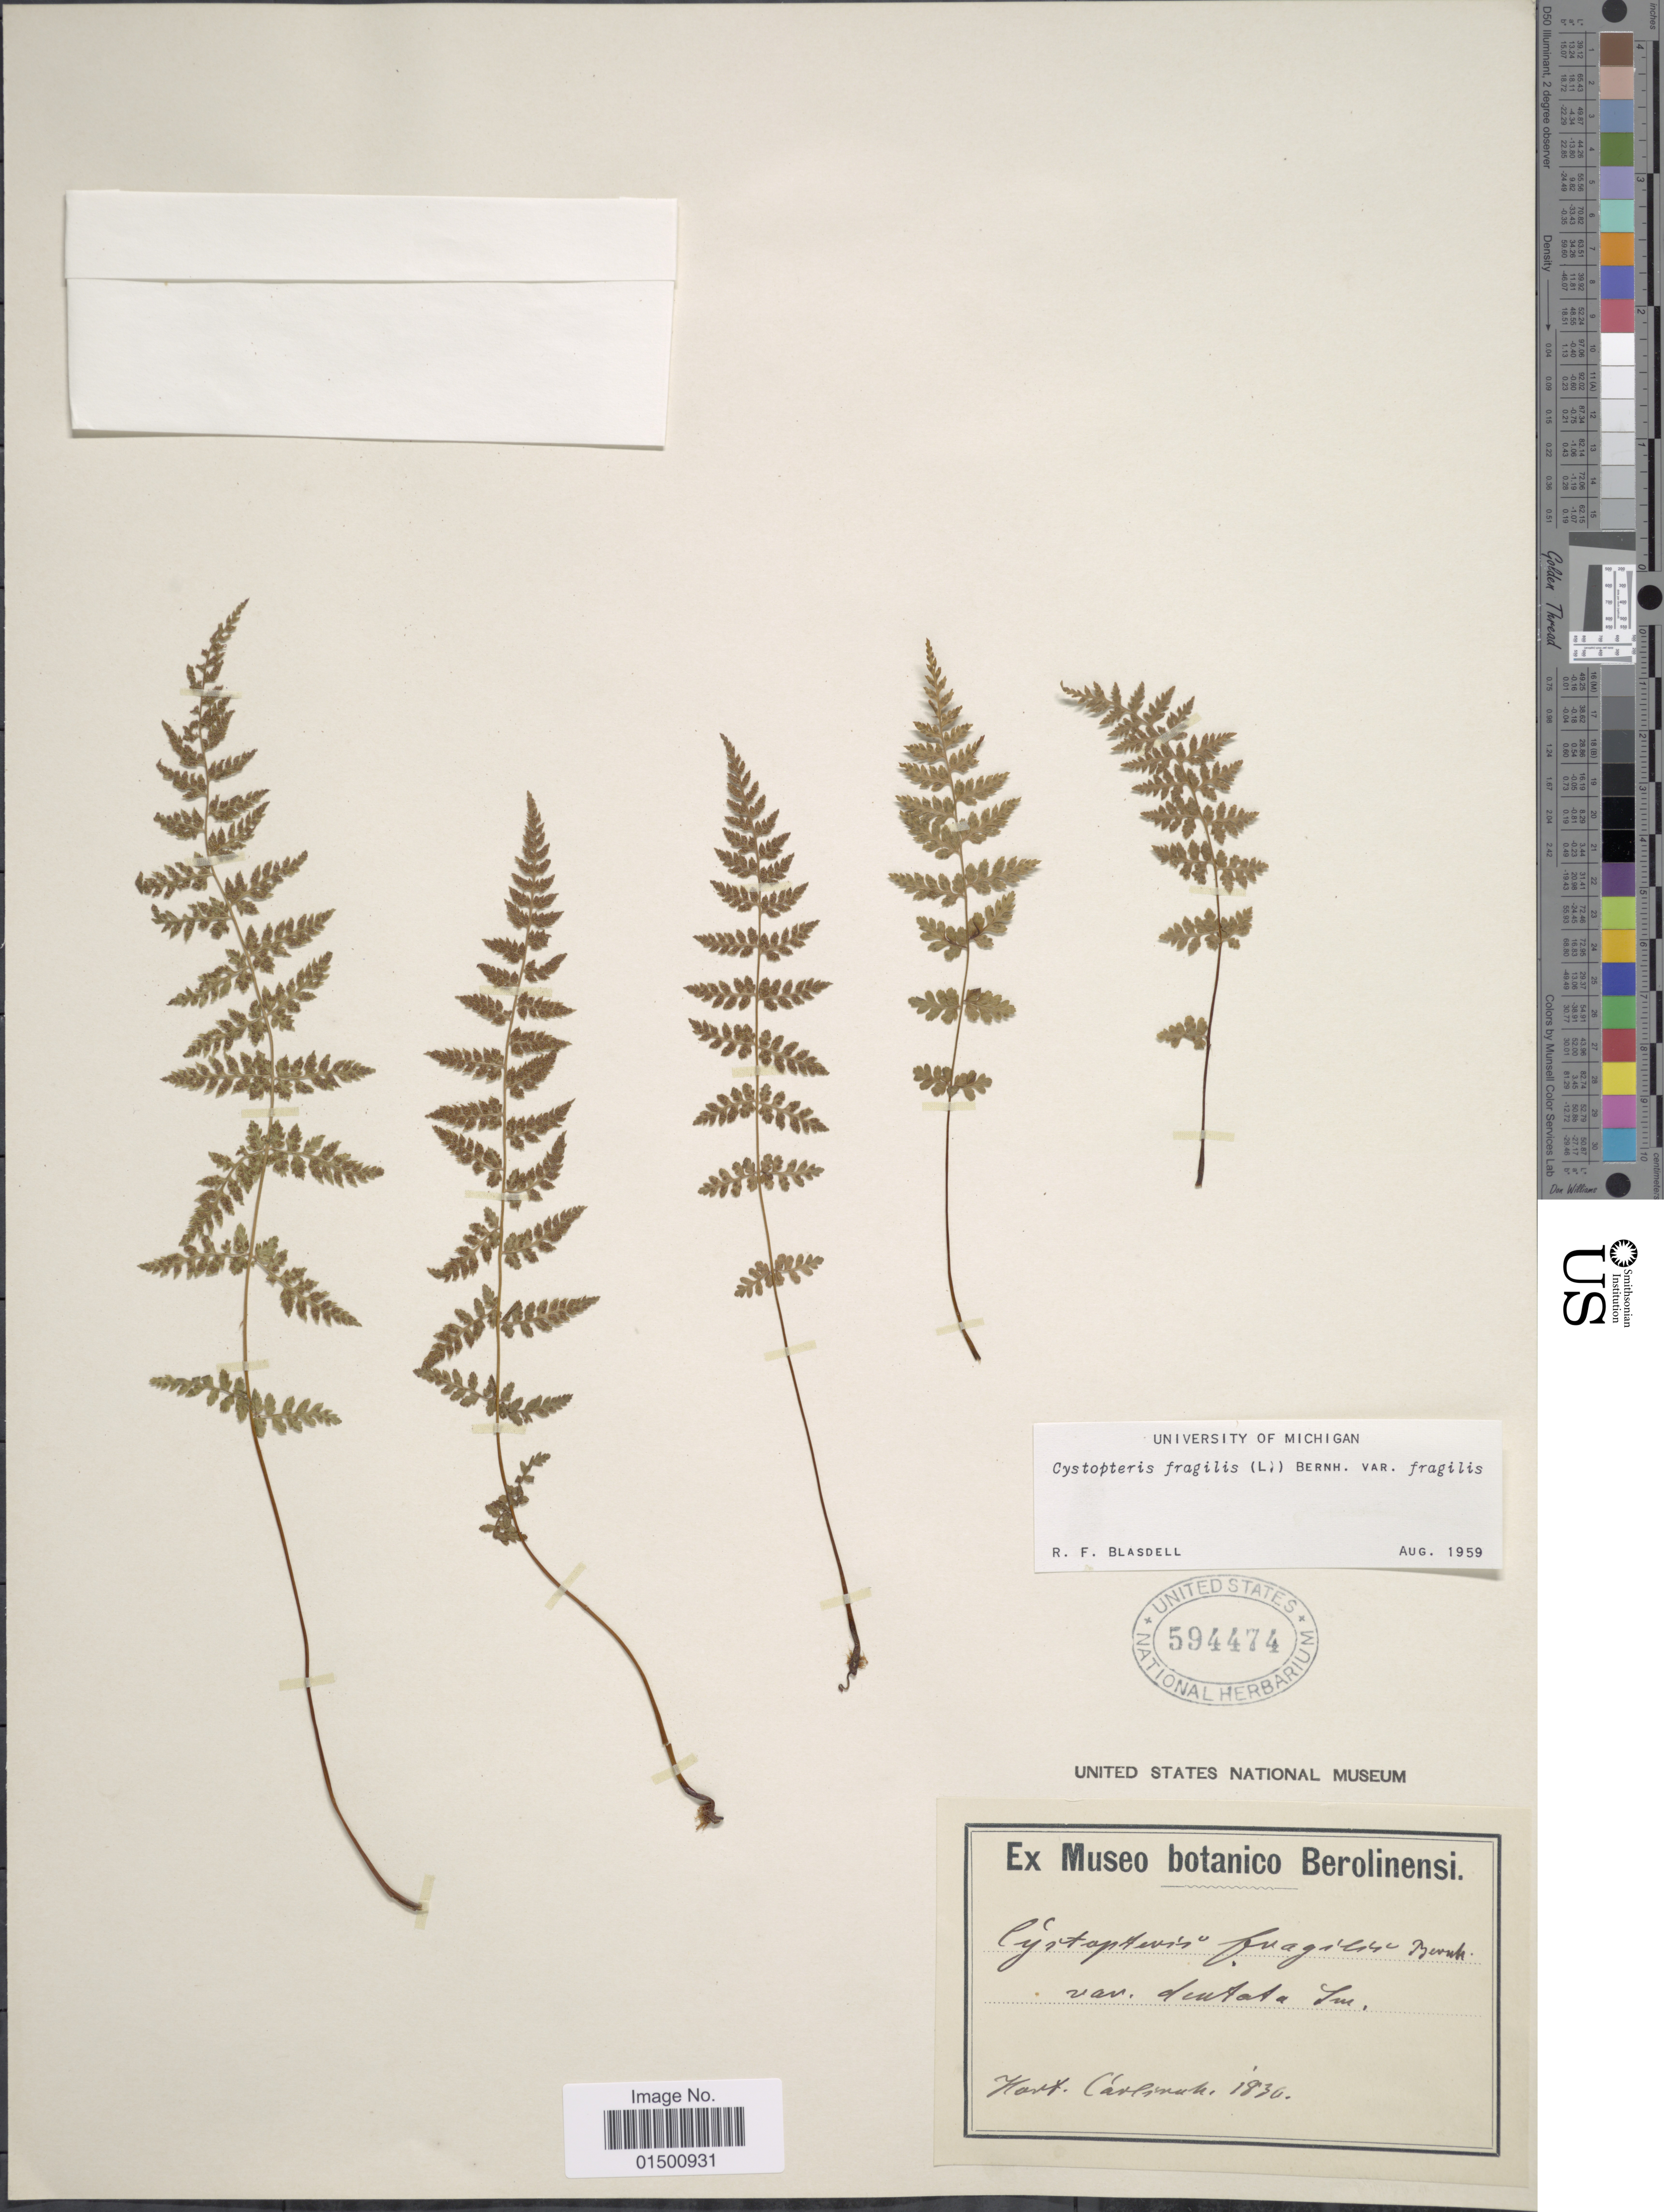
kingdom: Plantae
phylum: Tracheophyta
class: Polypodiopsida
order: Polypodiales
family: Cystopteridaceae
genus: Cystopteris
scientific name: Cystopteris fragilis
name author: (L.) Bernh.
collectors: ex Museo Botanico Berolinensi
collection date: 1836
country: Germany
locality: Hort Carlsruhe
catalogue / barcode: US 594474